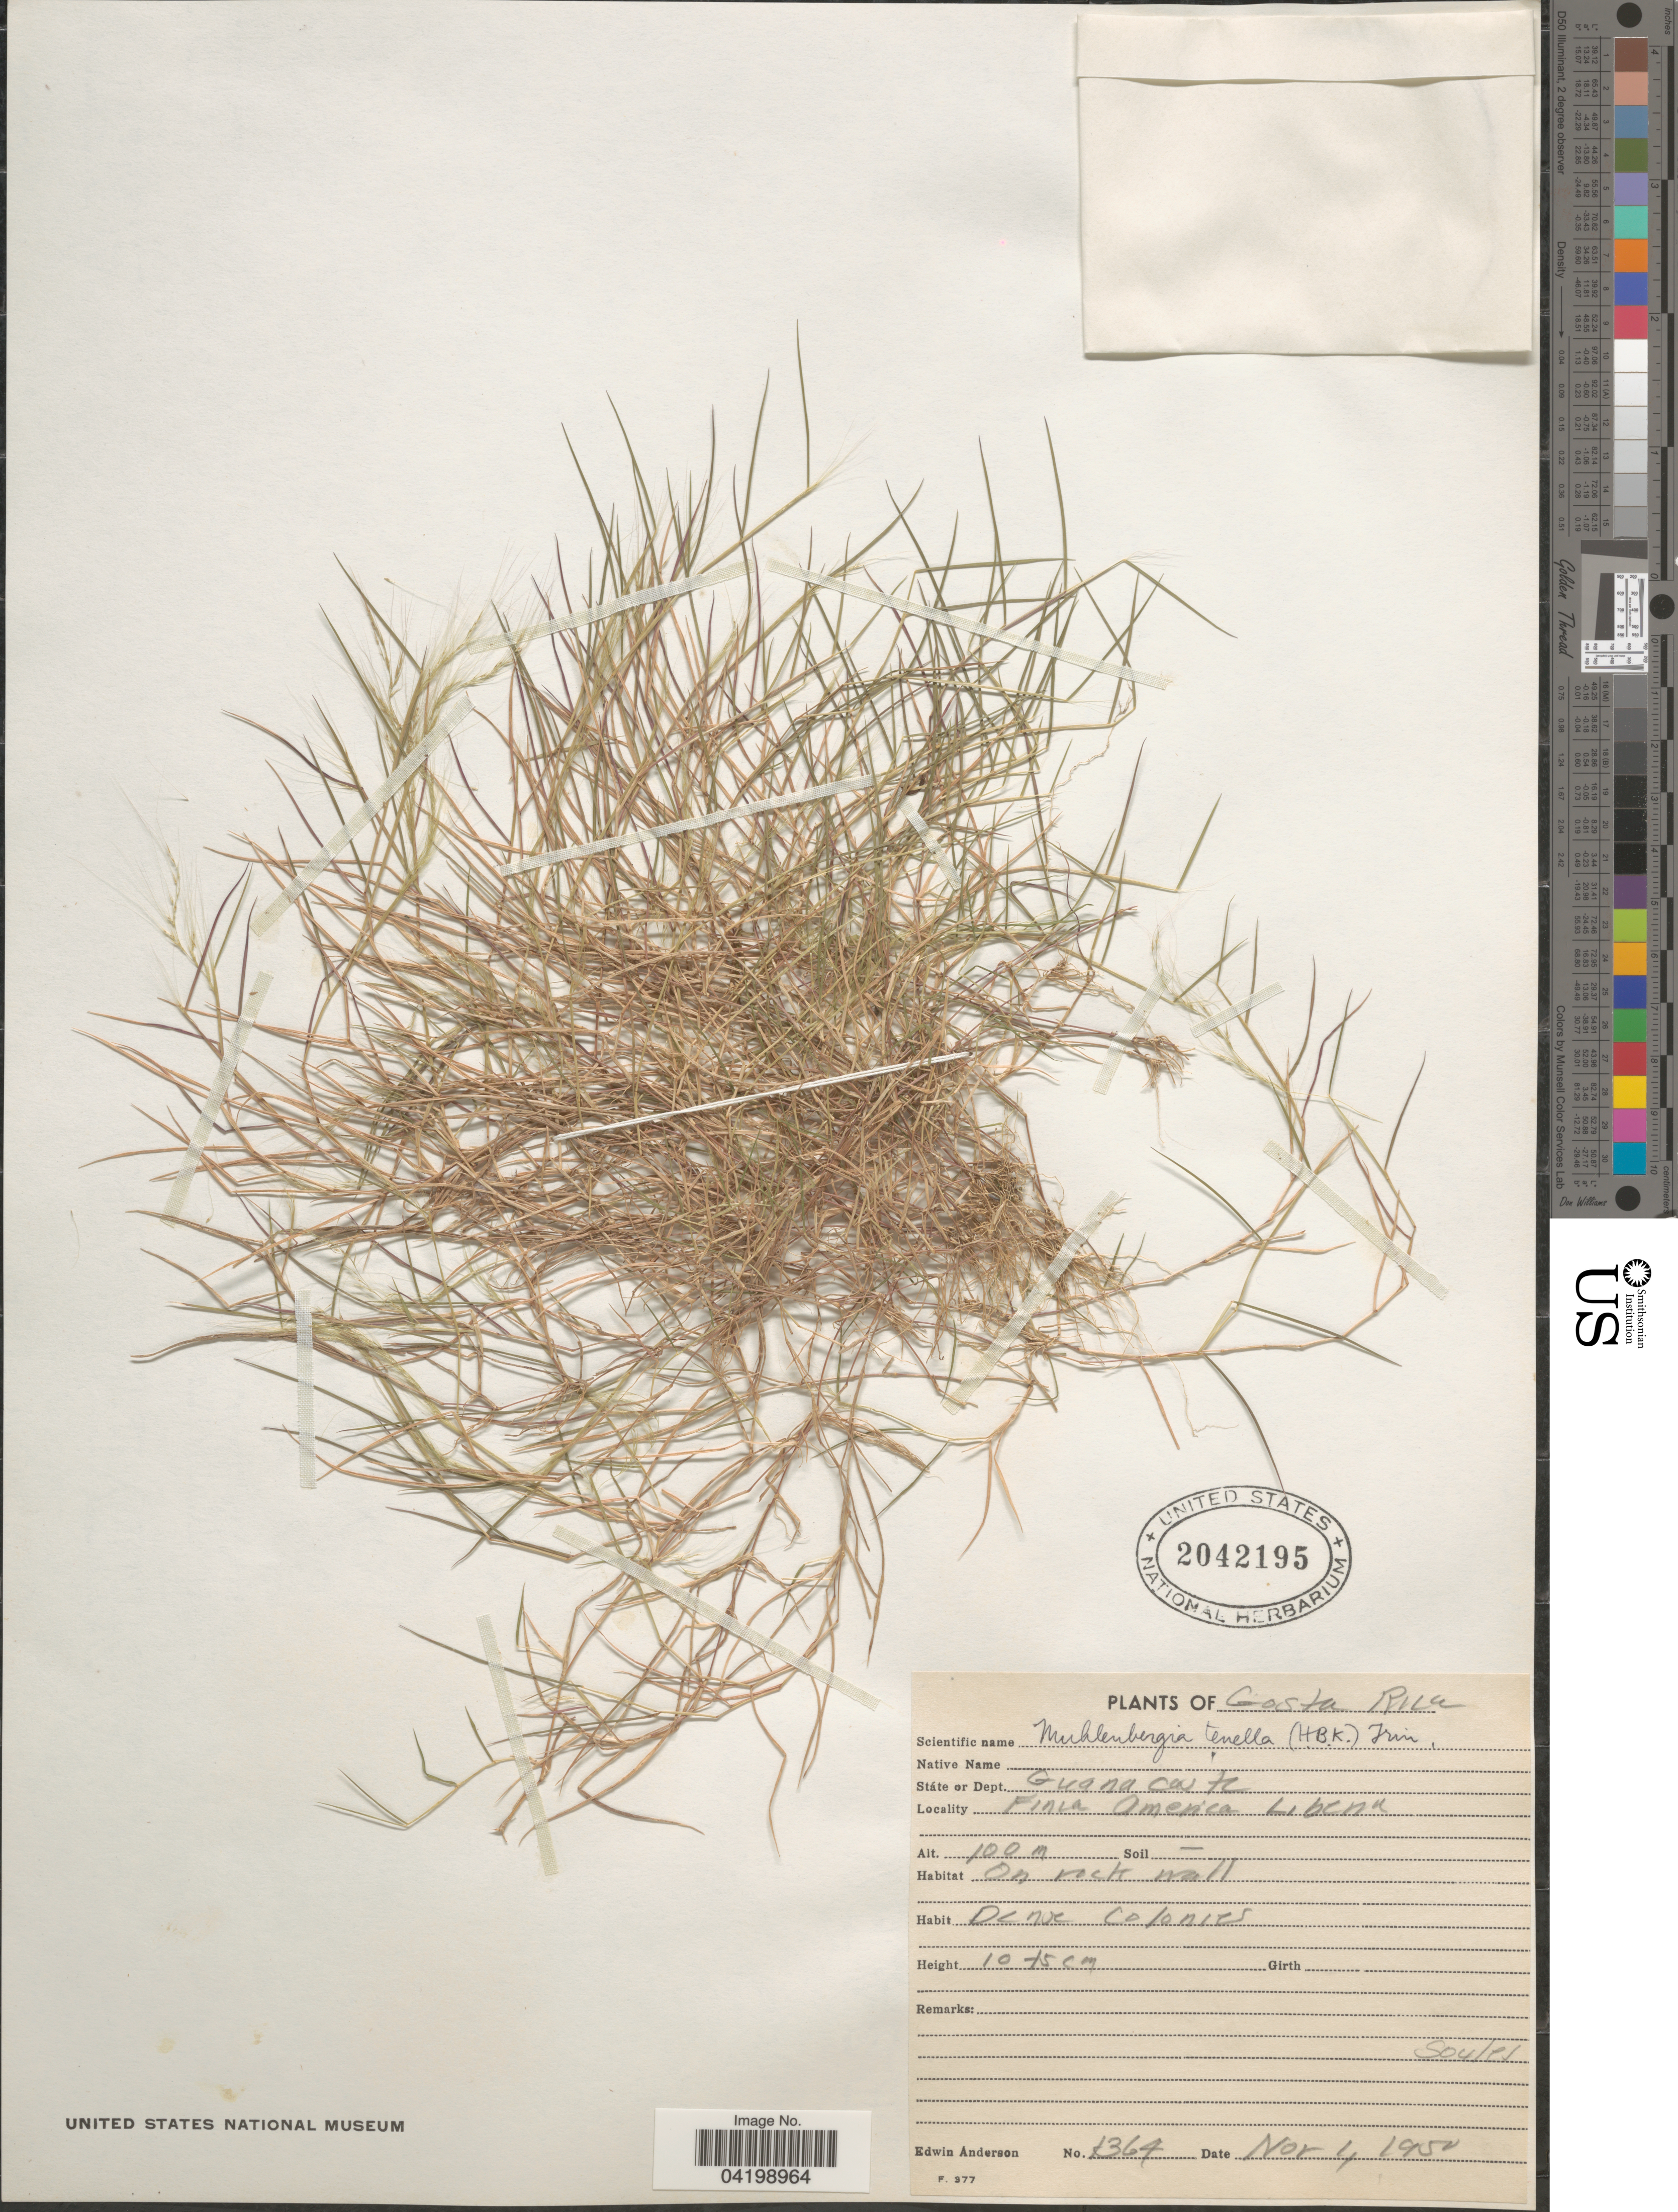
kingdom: Plantae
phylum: Tracheophyta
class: Liliopsida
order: Poales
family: Poaceae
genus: Muhlenbergia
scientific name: Muhlenbergia tenella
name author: (Kunth) Trin.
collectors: E. Anderson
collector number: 1364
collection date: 1950-11-01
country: Costa Rica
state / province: Guanacaste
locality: Státe or Dept. Guanacaste. Finca America Liberia.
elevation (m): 100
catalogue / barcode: US 2042195